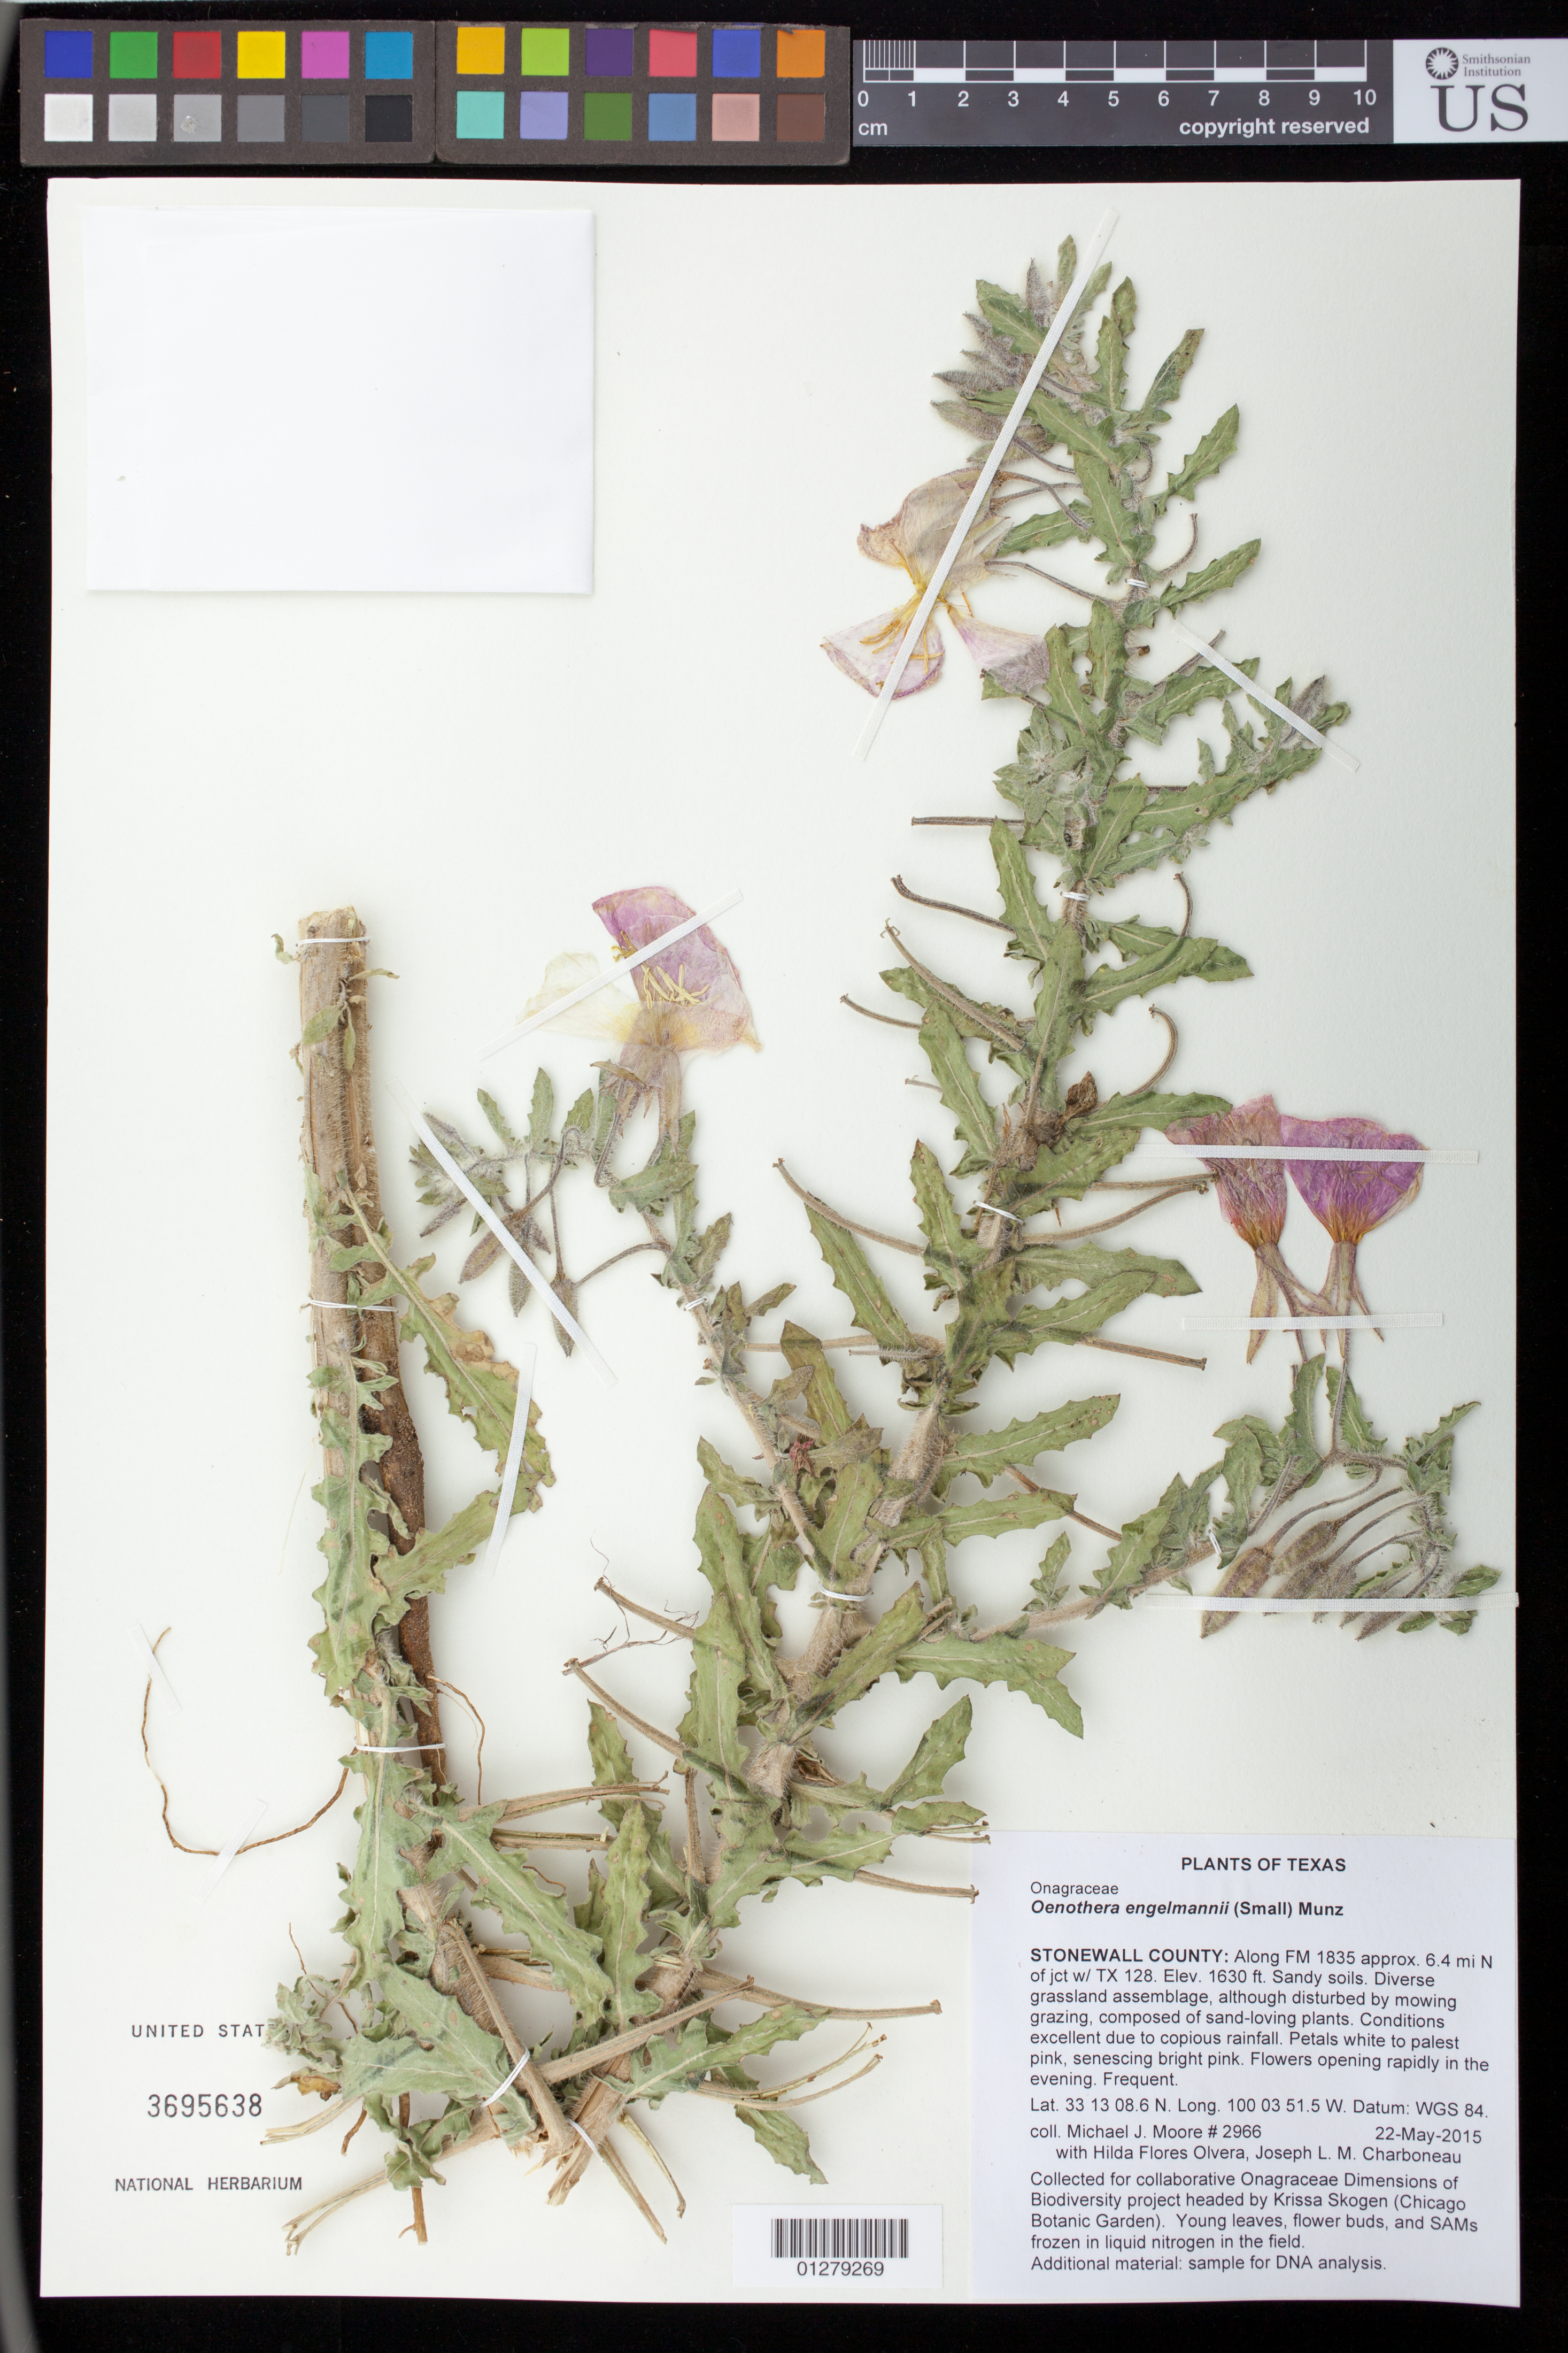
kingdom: Plantae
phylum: Tracheophyta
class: Magnoliopsida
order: Myrtales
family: Onagraceae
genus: Oenothera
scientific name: Oenothera engelmannii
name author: (Small) Munz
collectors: M. J. Moore, H. Flores Olvera & J. L. M. Charboneau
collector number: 2966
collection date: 2015-05-22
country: United States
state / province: Texas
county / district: Stonewall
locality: Along FM 1835 approx. 6.4 mi N of jct w/ TX 128.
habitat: Sandy soils. Diverse grassland assemblage, although disturbed by mowing grazing, composed of sand-loving plants. Conditions excellent due to copious rainfall.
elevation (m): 497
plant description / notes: Collected for collaborative Onagraceae Dimensions of Biodiversity project headed by Krissa Skogen (Chicago Botanic Garden). Young leaves, flower buds, and SAMs frozen in liquid nitrogen in the field.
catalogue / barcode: US 3695638